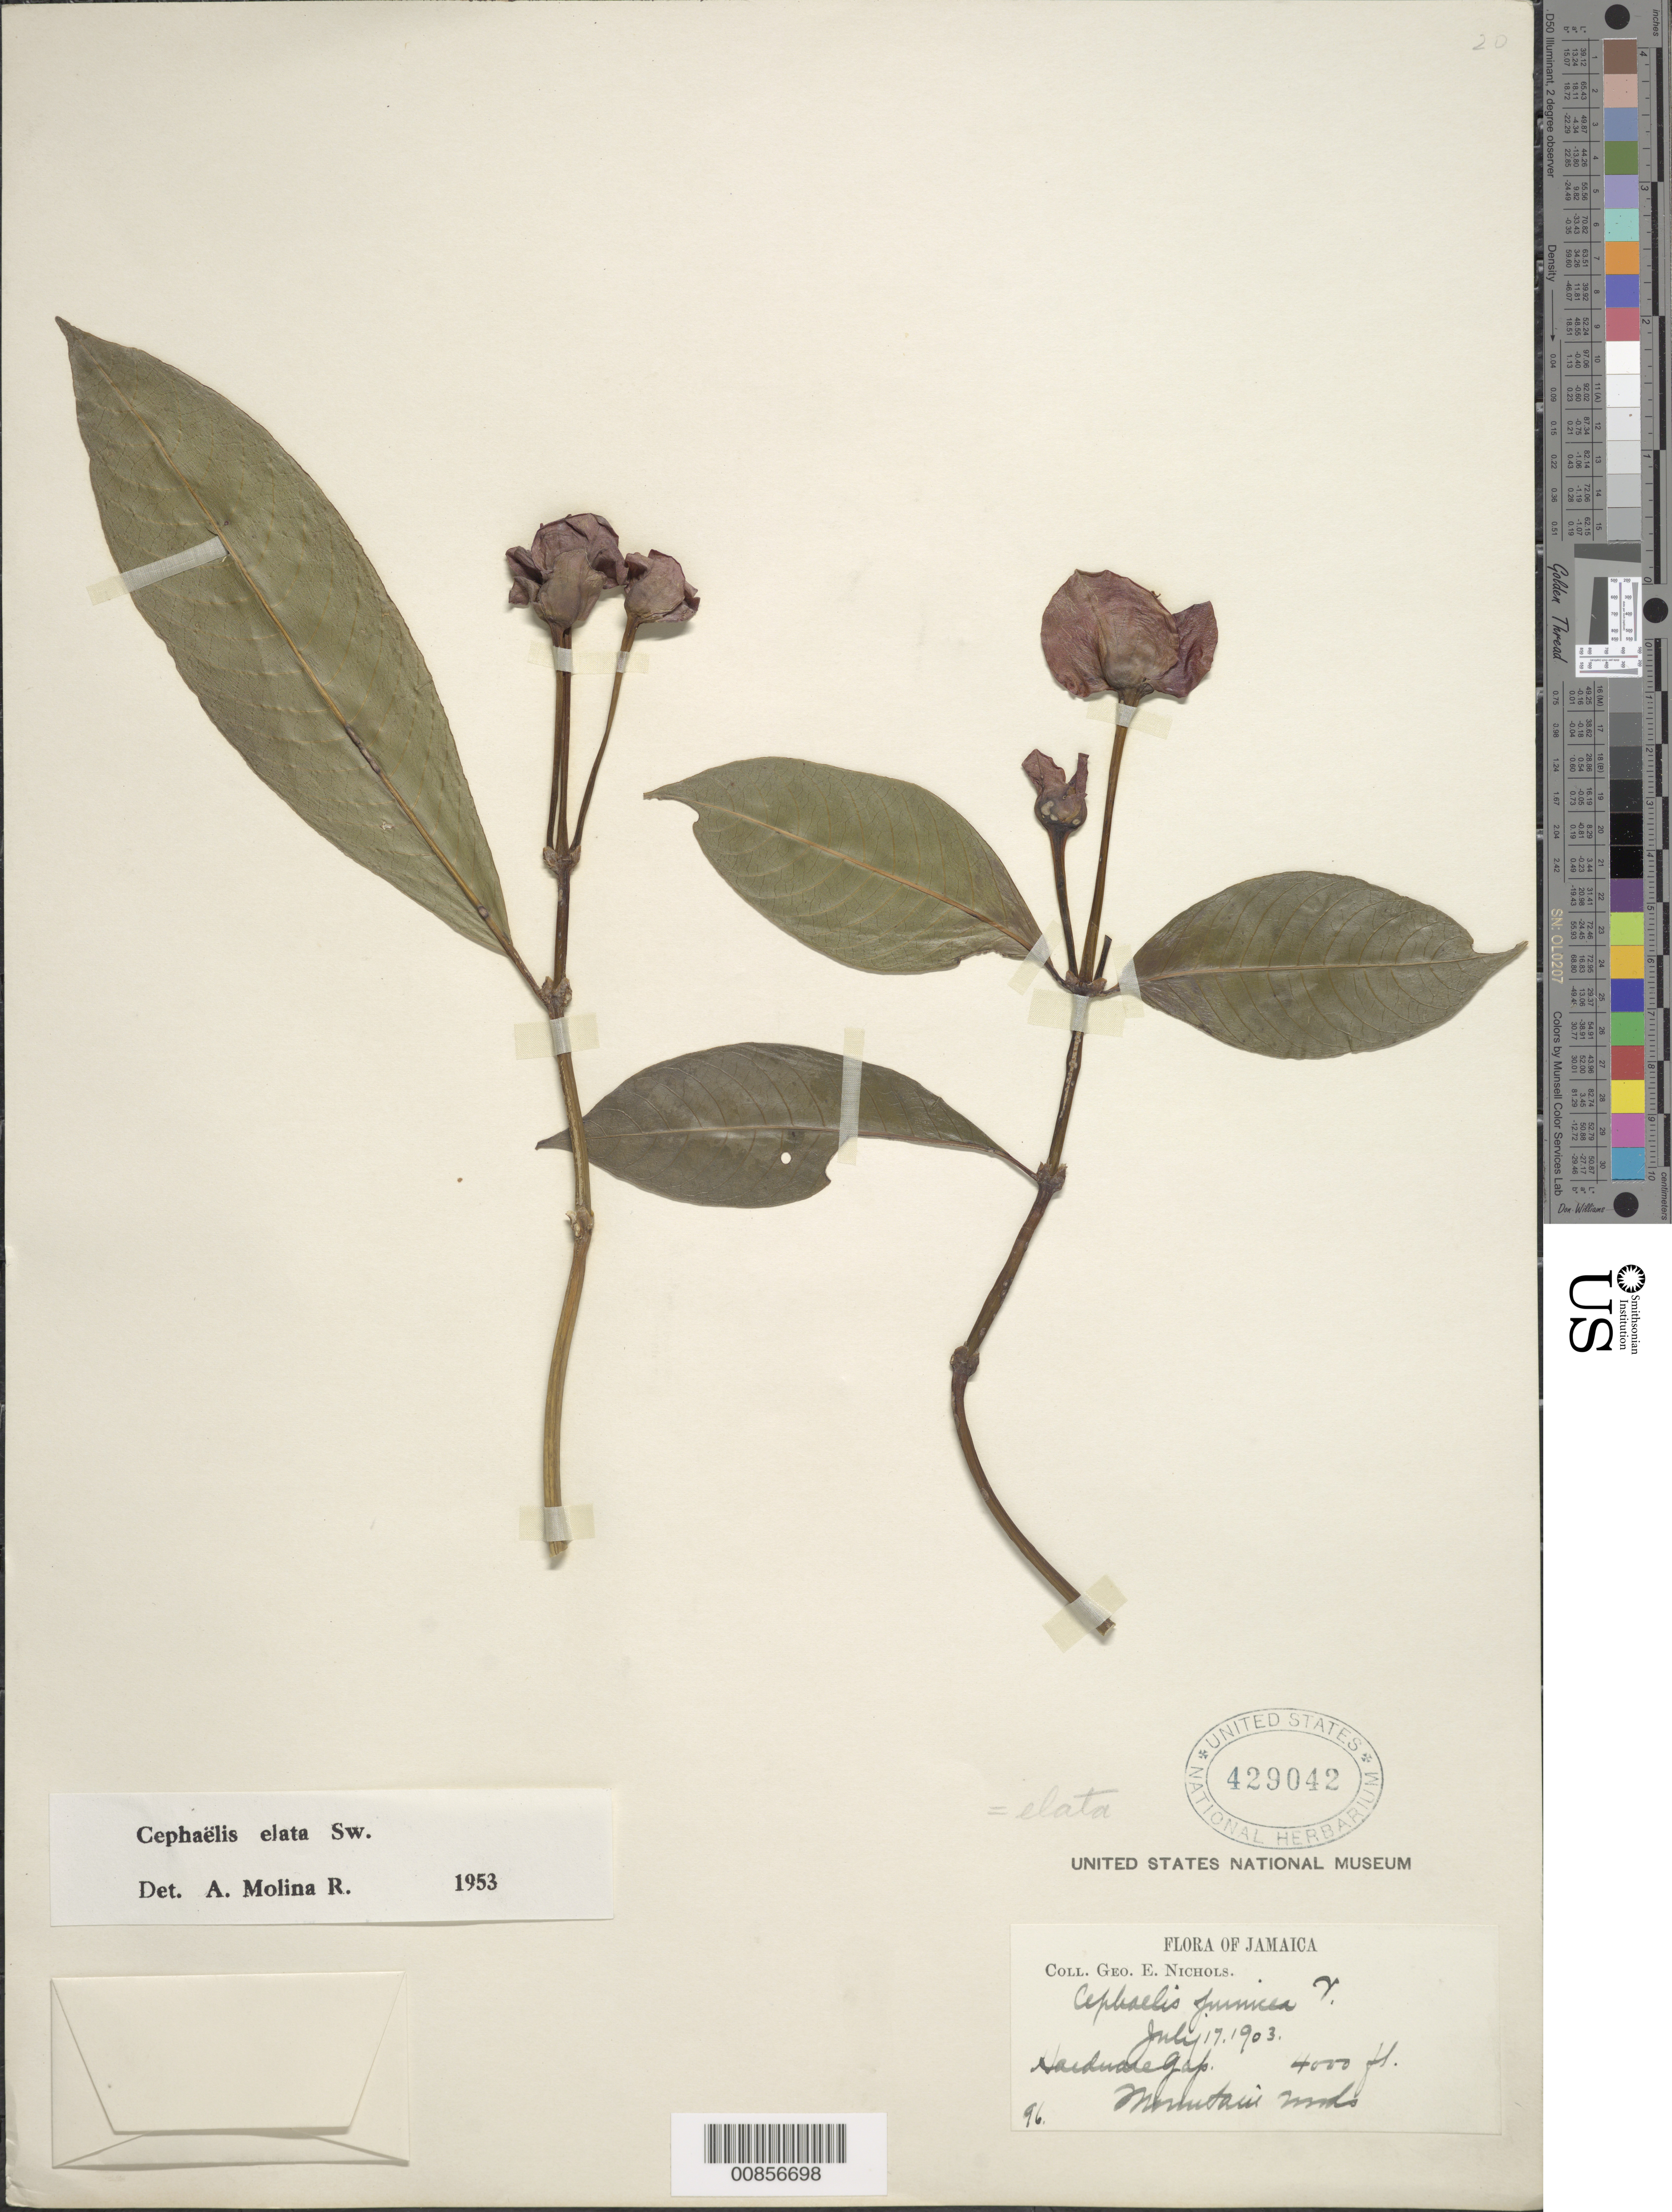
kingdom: Plantae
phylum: Tracheophyta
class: Magnoliopsida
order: Gentianales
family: Rubiaceae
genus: Psychotria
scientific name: Psychotria elata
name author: (Sw.) Hammel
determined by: Molina R., A.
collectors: G. E. Nichols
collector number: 96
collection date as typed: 17 Jul 1903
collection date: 1903-07-17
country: Jamaica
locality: Harduare Gap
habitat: Montane forest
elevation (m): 1219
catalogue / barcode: US 429042